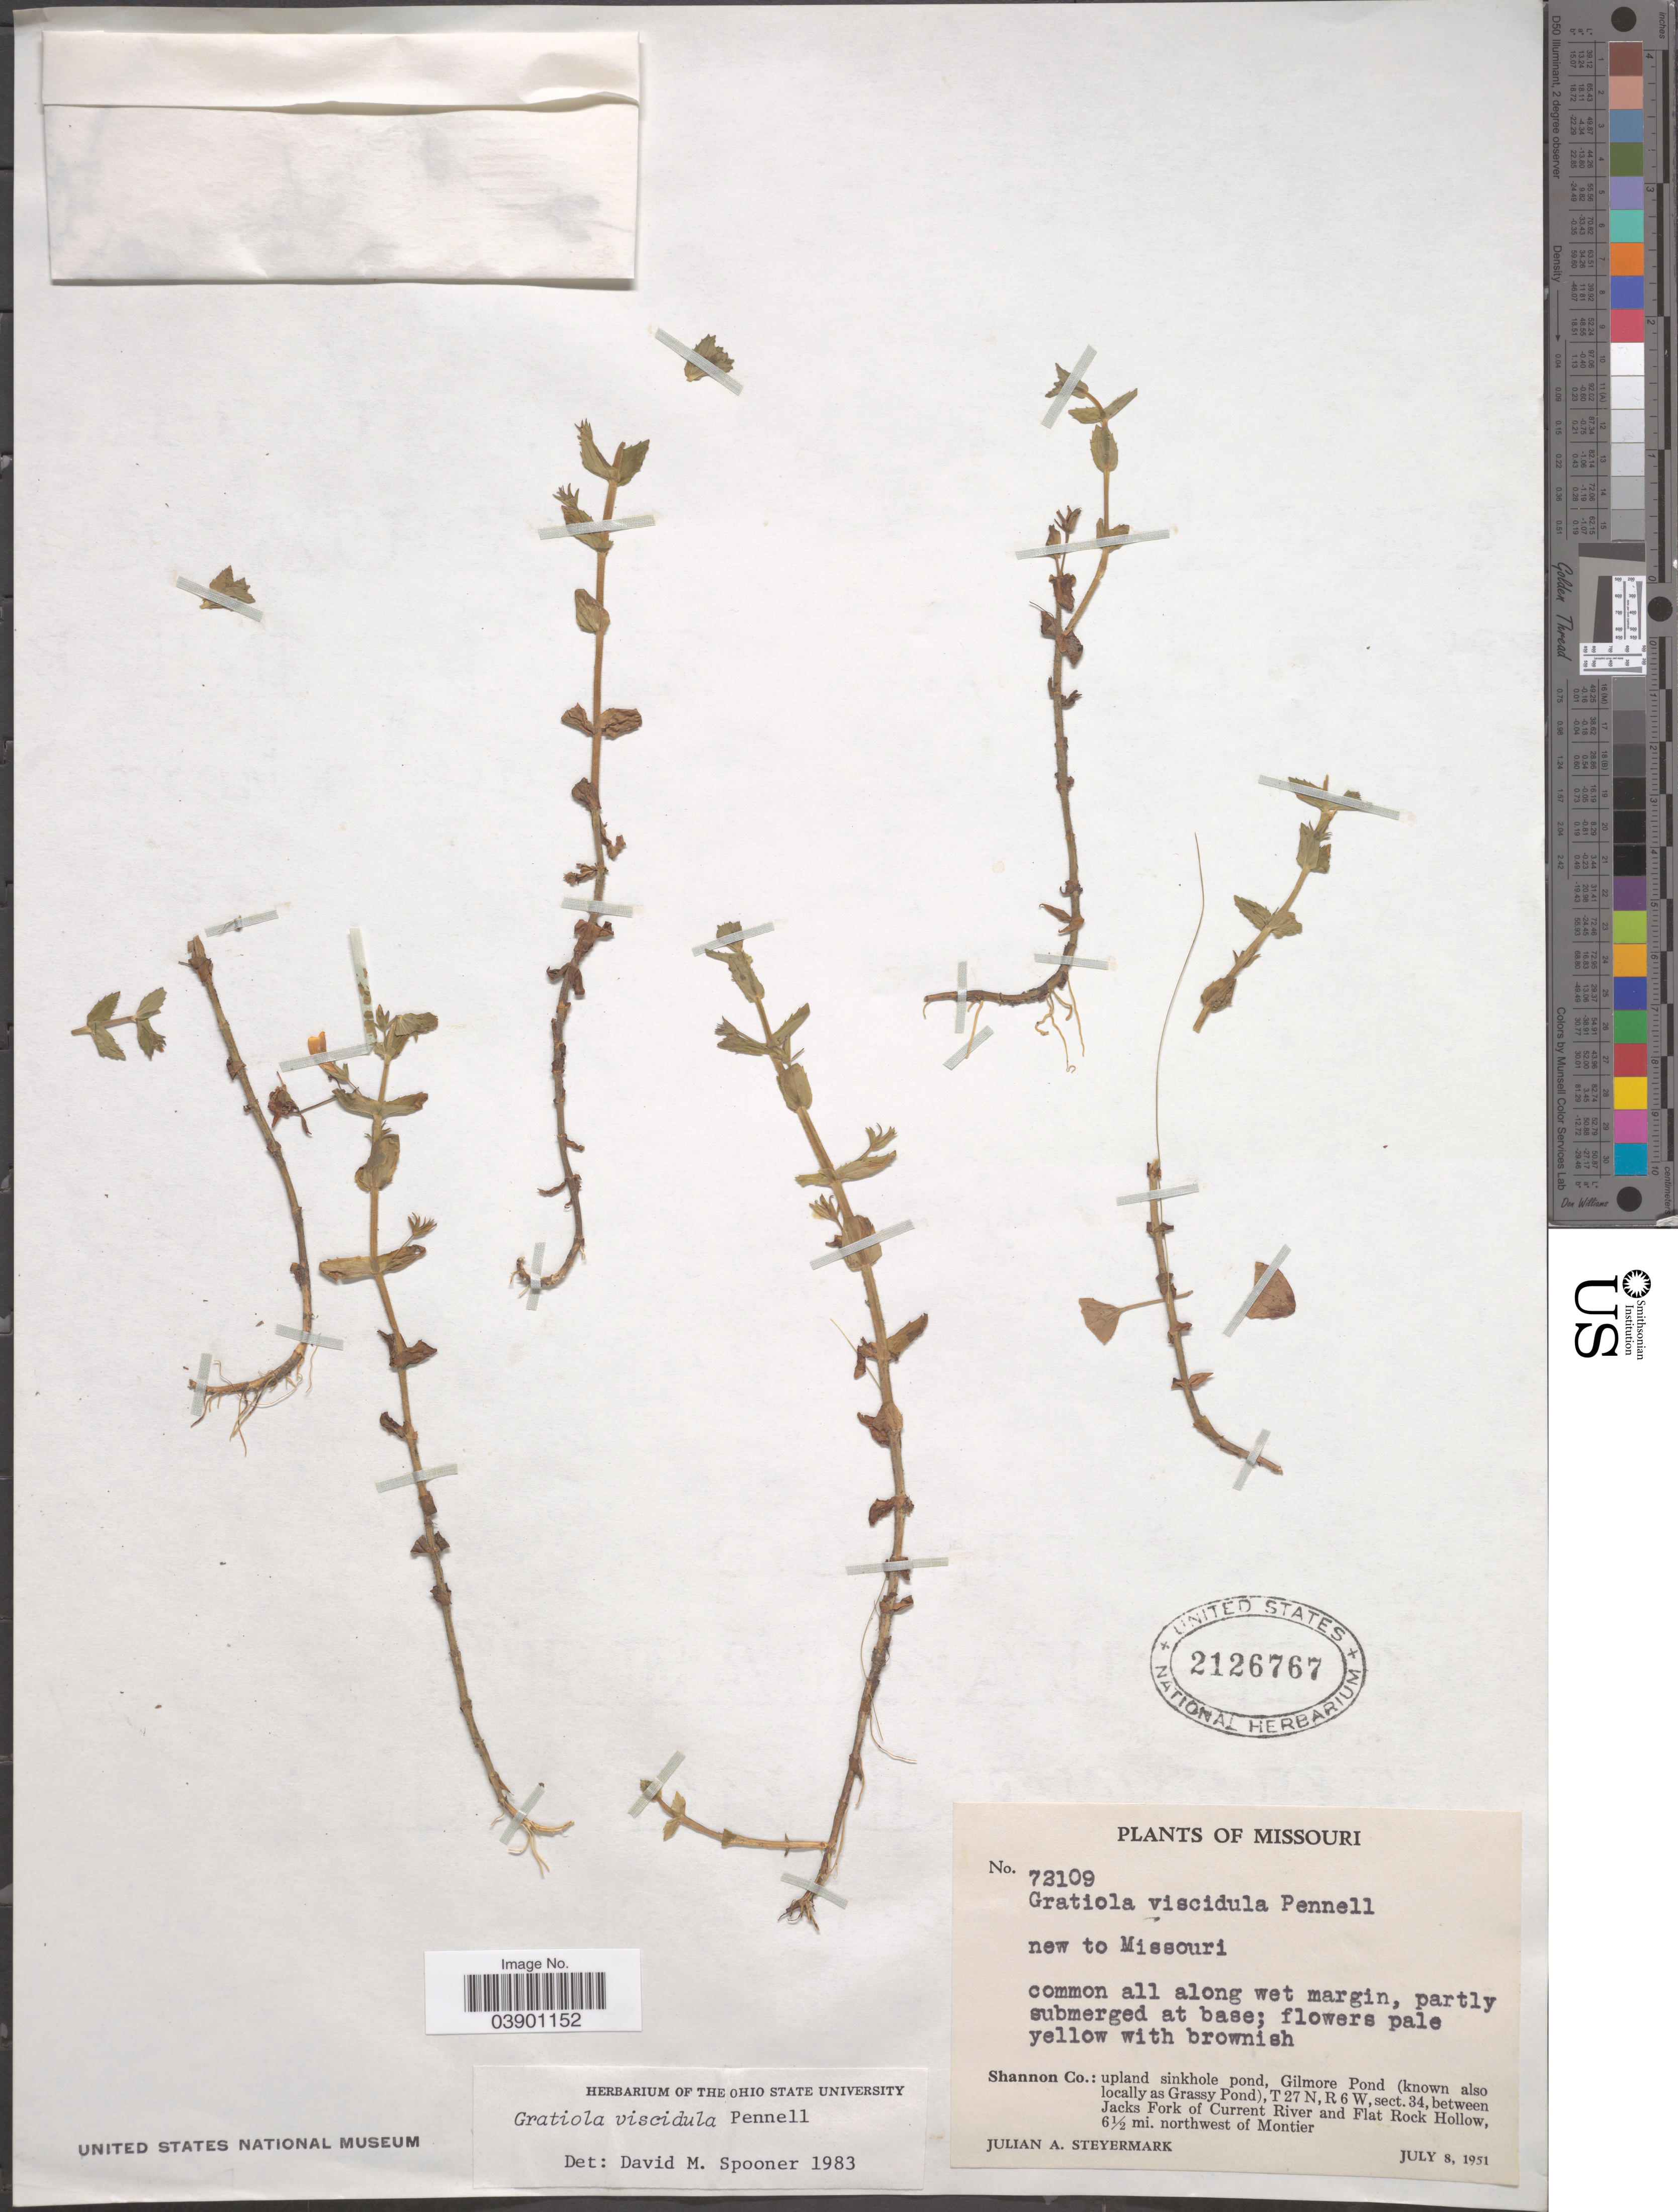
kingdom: Plantae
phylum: Tracheophyta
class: Magnoliopsida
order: Lamiales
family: Plantaginaceae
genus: Gratiola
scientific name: Gratiola viscidula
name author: Pennell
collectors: J. Steyermark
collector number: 72109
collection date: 1951-07-08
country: United States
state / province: Missouri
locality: Shannon Co.: upland sinkhole pond, Gilmore Pond (known also locally as Grassy Pond). T 27 N, R 6 W, sect. 34, between Jacks Fork of Current River and Flat Rock Hollow, 6½ mi. northwest of Montier.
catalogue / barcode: US 2126767